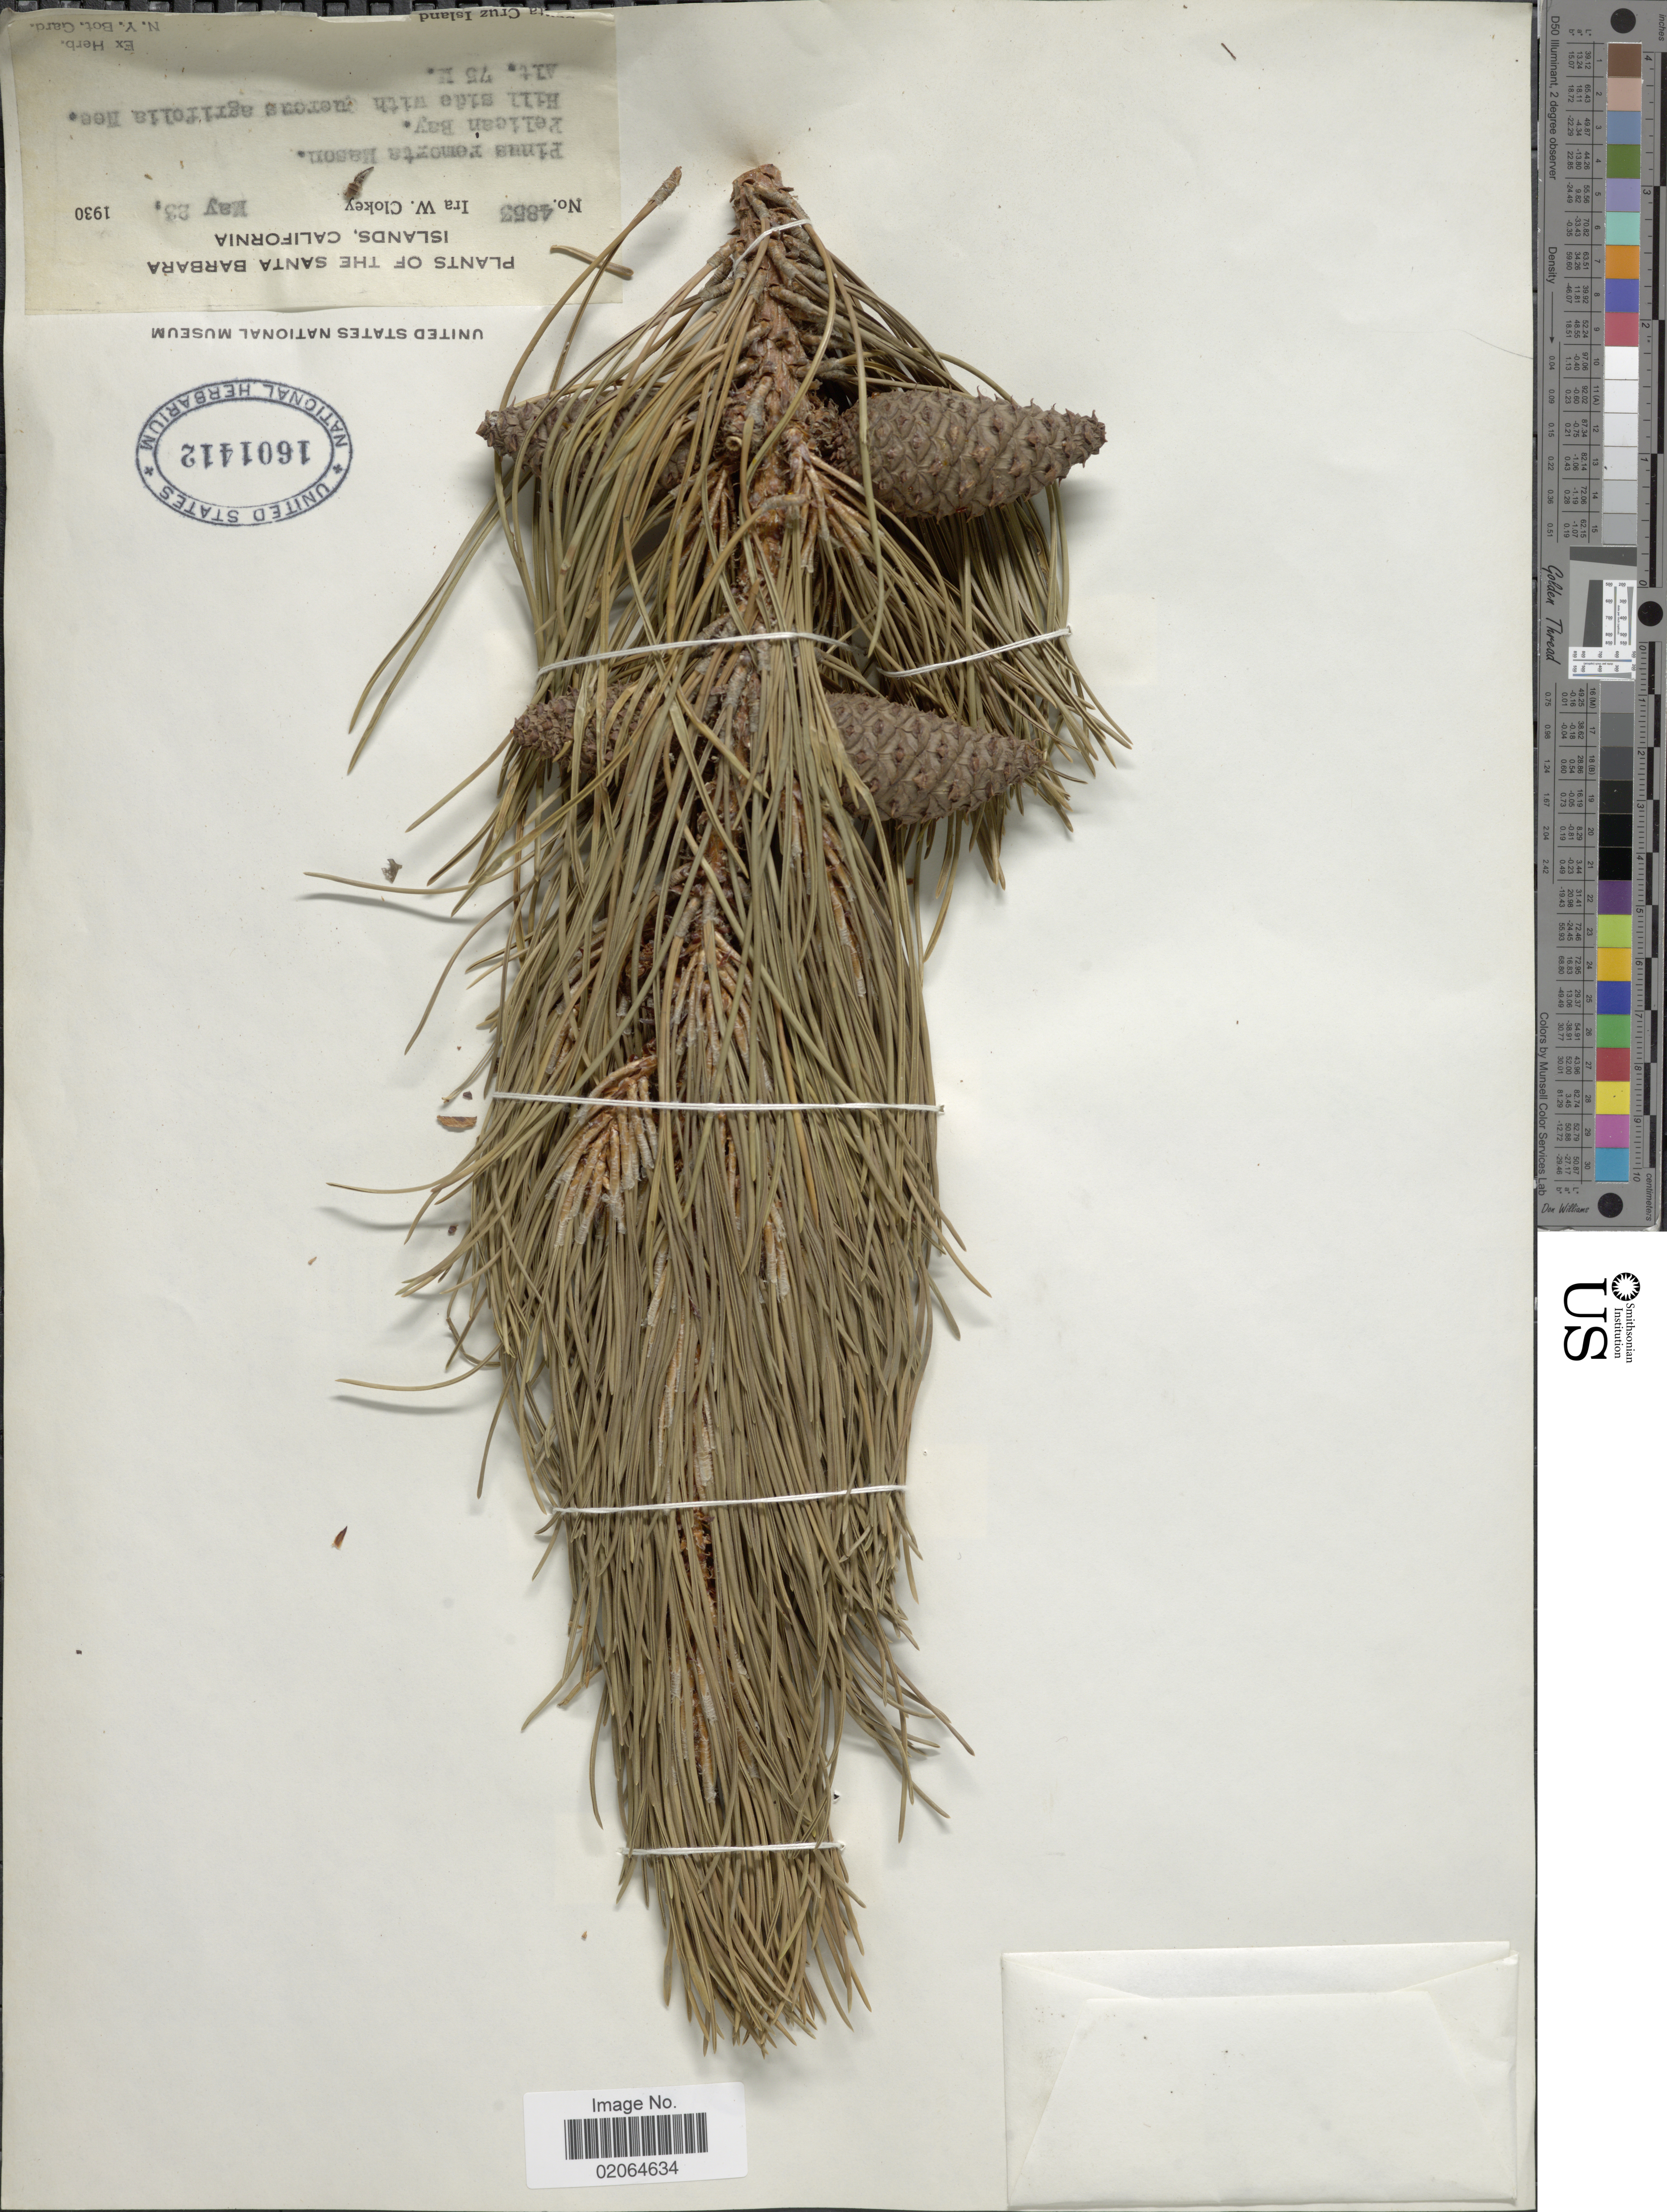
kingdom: Plantae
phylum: Tracheophyta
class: Pinopsida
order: Pinales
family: Pinaceae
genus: Pinus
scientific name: Pinus remota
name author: (Little) D.K. Bailey & D. Hawksw.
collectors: I. W. Clokey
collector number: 4853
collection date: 1930-05-23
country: United States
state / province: California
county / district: Santa Barbara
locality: Santa Barbara Islands. Pelican Bay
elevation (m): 75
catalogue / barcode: US 1601412